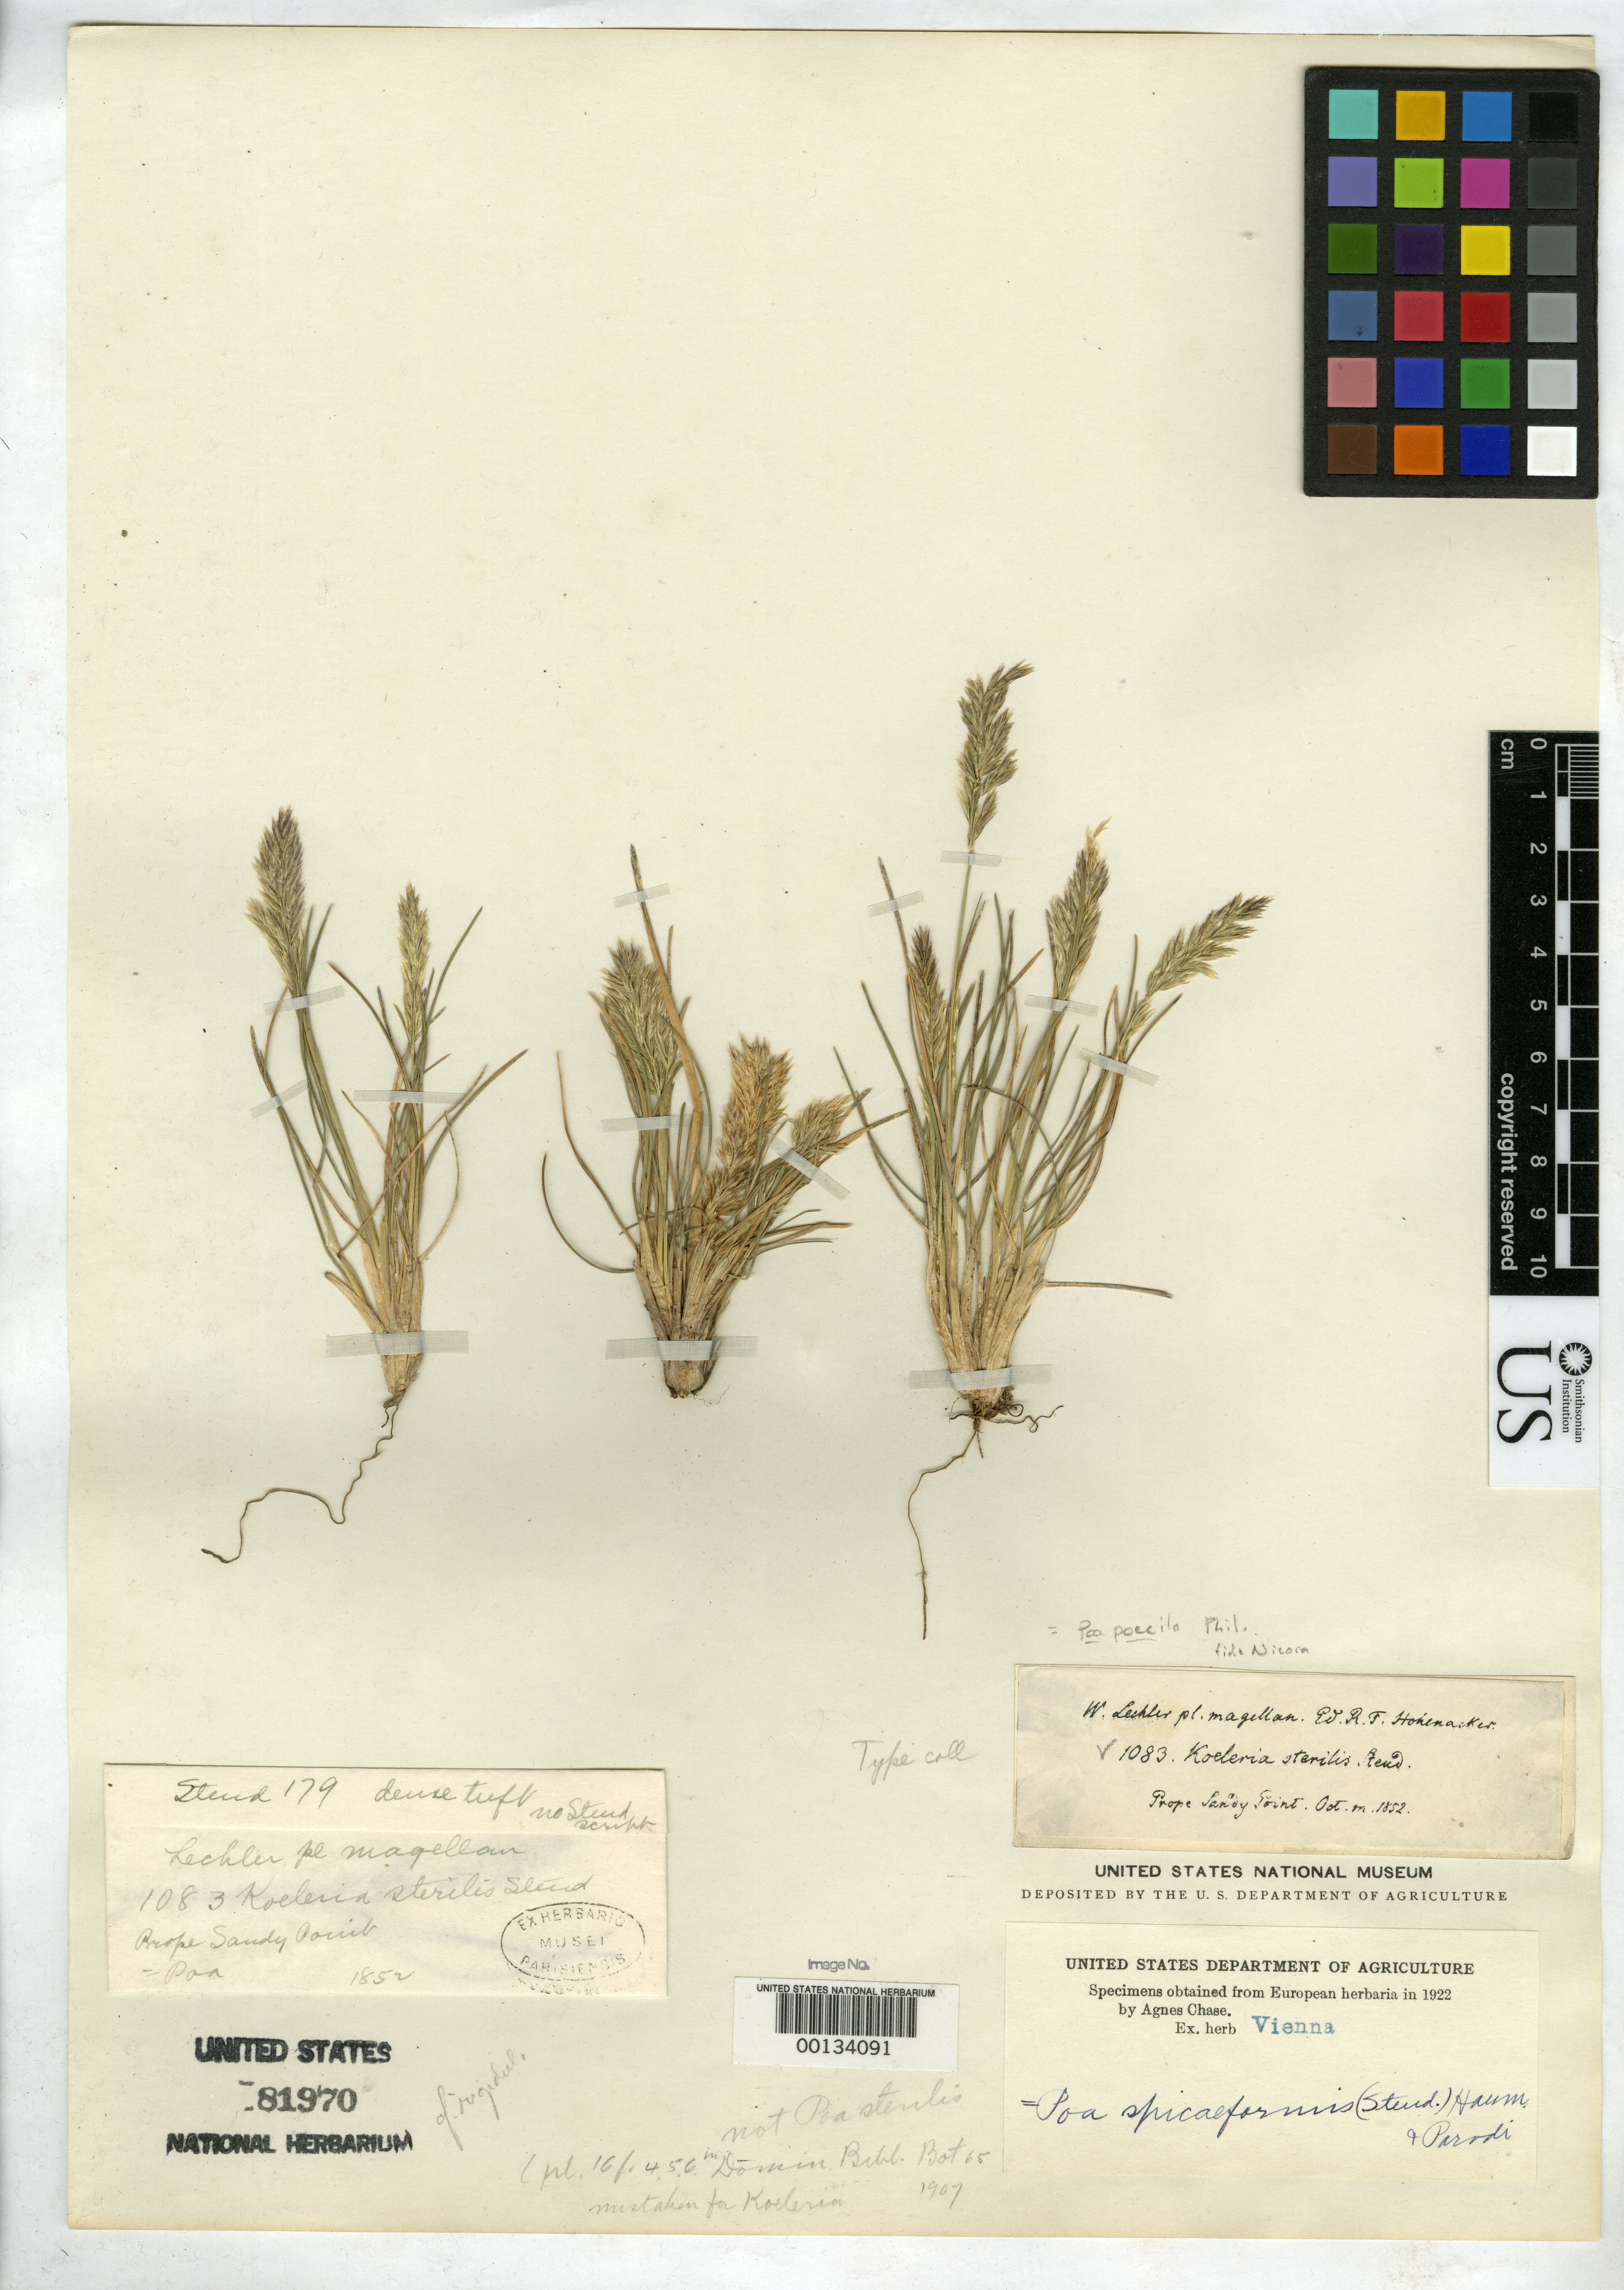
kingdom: Plantae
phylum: Tracheophyta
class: Liliopsida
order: Poales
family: Poaceae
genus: Koeleria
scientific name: Koeleria sterilis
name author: Steud.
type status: Isotype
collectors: W. Lechler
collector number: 1083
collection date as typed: Oct 1852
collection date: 1852-10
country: Chile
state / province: Magallanes y de la Antártica Chilena (XII)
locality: Sandy Pt. Magellan.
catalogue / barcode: US 81970